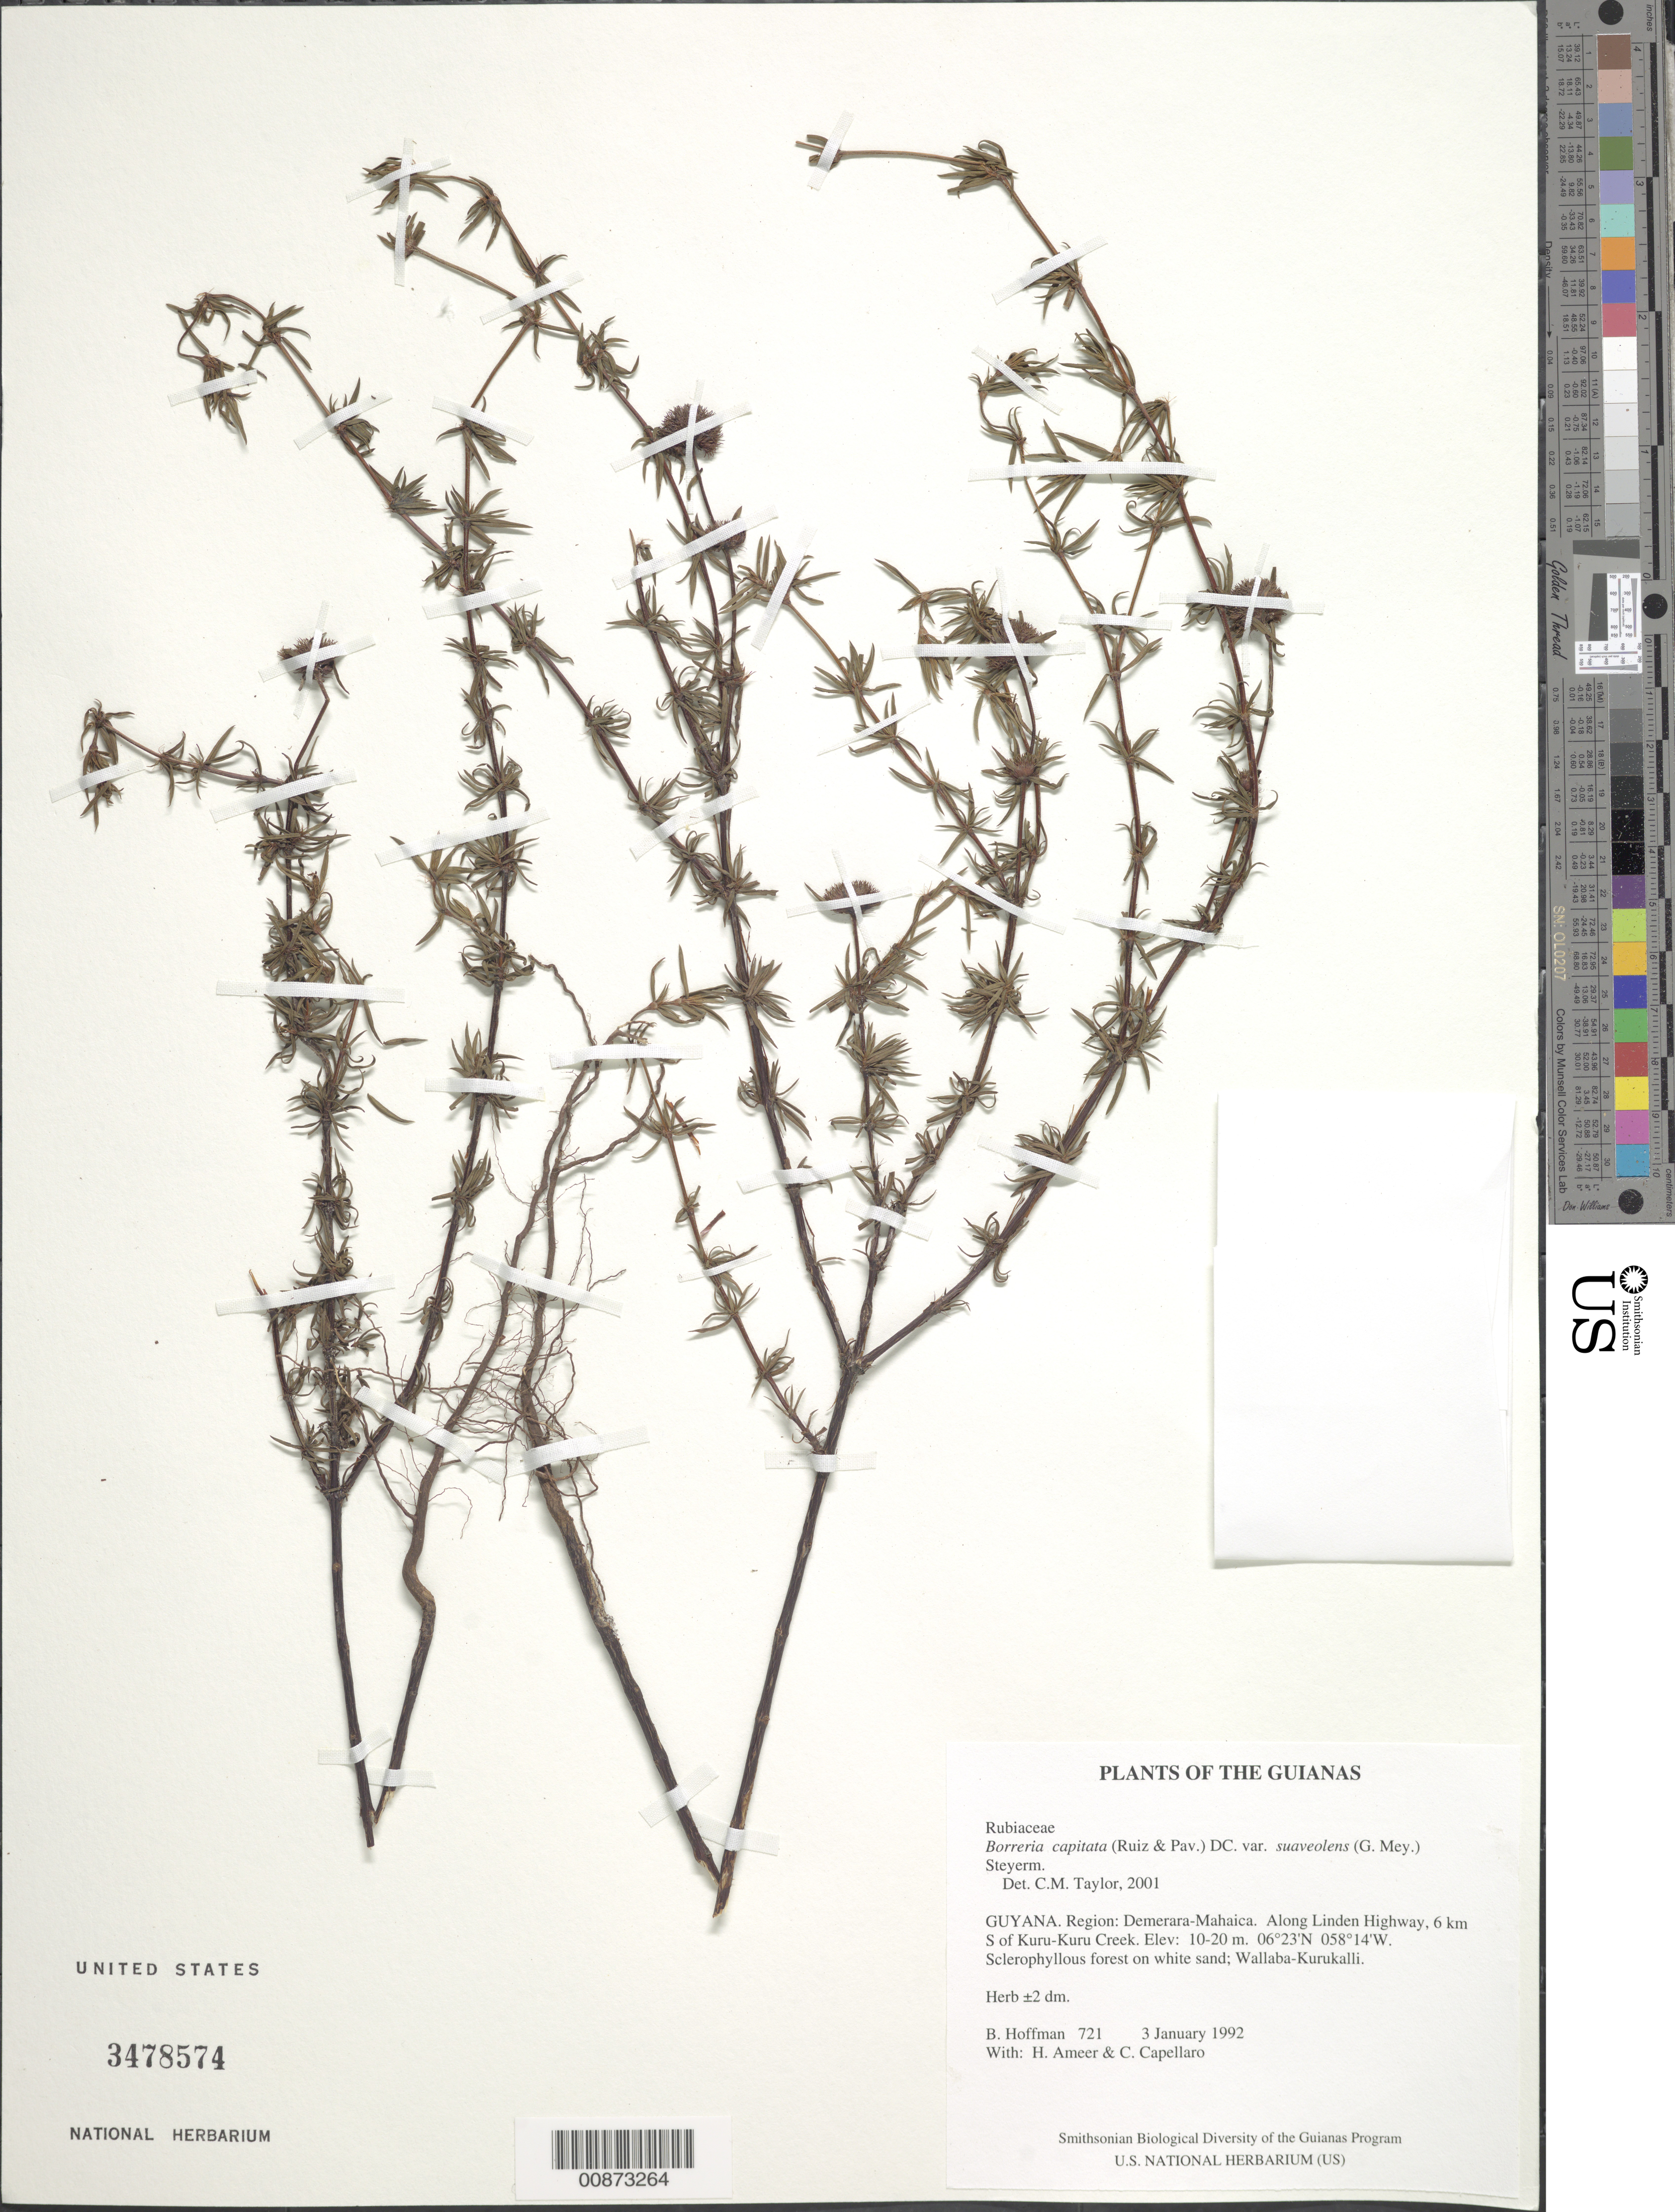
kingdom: Plantae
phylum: Tracheophyta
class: Magnoliopsida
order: Gentianales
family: Rubiaceae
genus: Borreria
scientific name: Borreria capitata var. suaveolens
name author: (G. Mey.) Steyerm.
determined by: Taylor, Charlotte M.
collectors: B. Hoffman, H. Ameer & C. Capellaro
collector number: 721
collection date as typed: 3 January 1992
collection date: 1992-01-03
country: Guyana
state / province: Demerara-Mahaica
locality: Along Linden Highway, 6 km S of Kuru-Kuru Creek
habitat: Sclerophyllous forest on white sand; Wallaba-Kurukalli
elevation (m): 10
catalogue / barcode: US 3478574